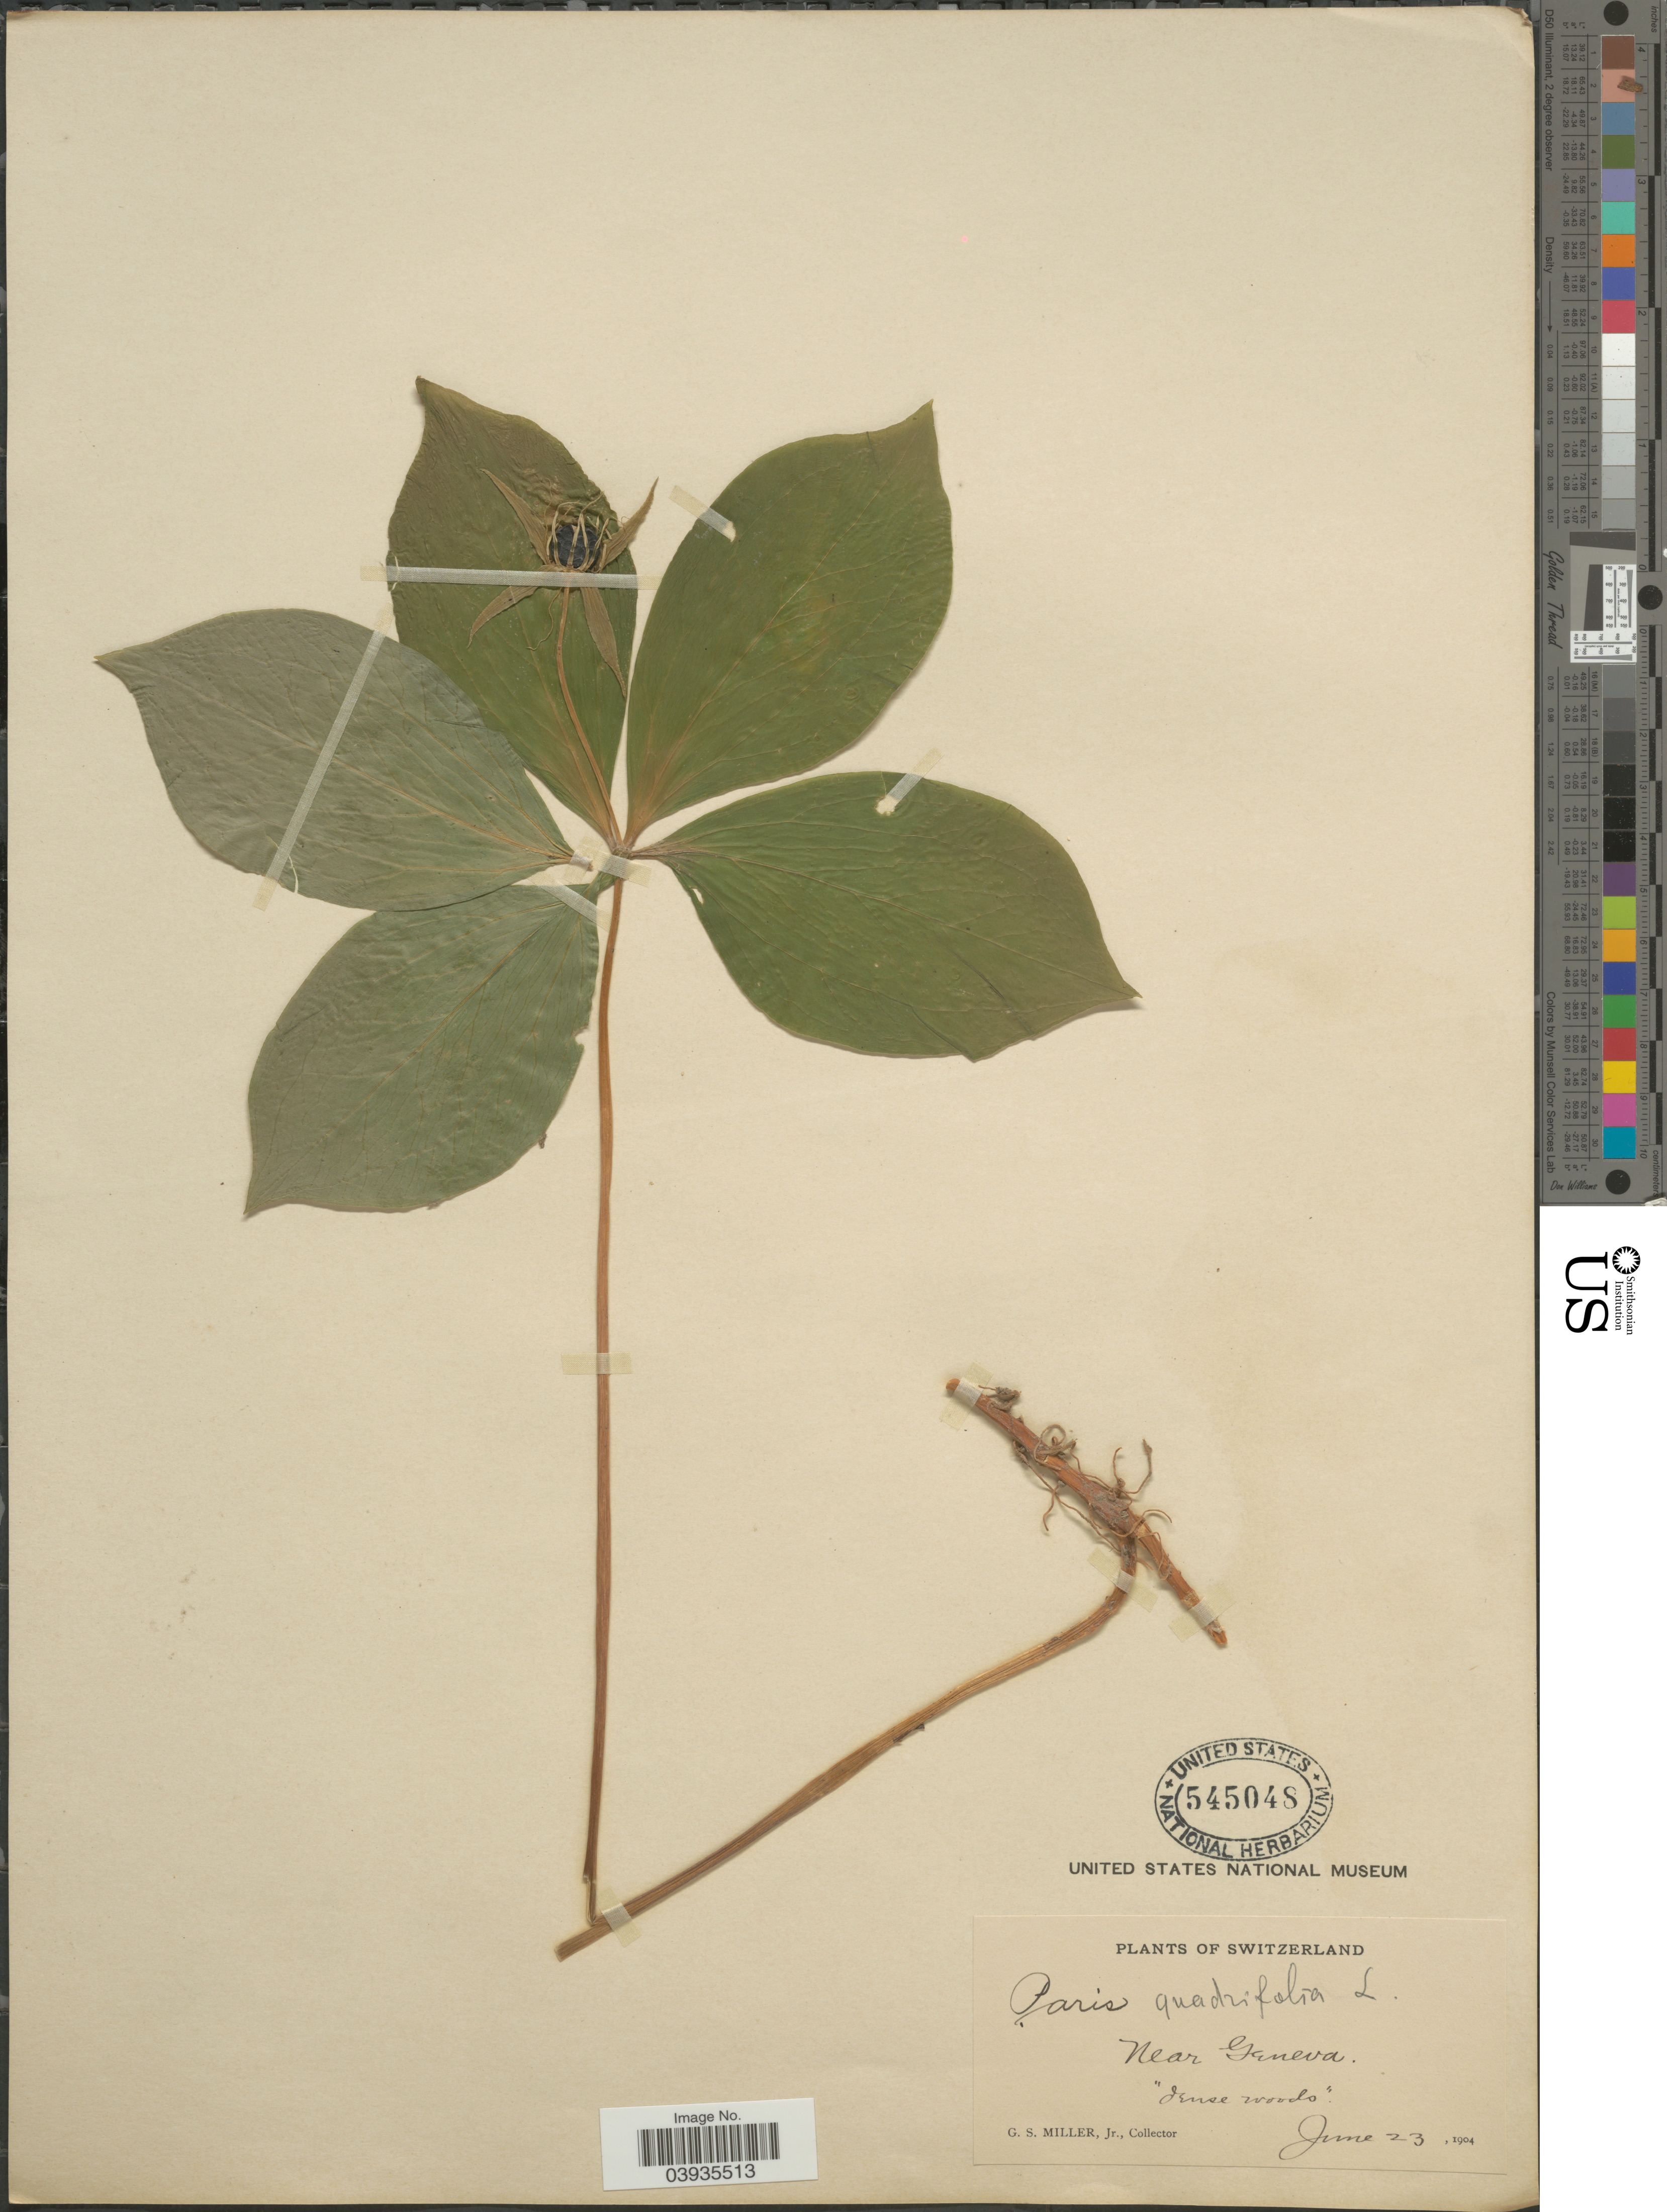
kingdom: Plantae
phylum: Tracheophyta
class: Liliopsida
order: Liliales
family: Melanthiaceae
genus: Paris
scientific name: Paris quadrifolia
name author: L.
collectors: G. S. Miller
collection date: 1904-06-23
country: Switzerland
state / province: Genève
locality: Near Geneva.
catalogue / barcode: US 545048